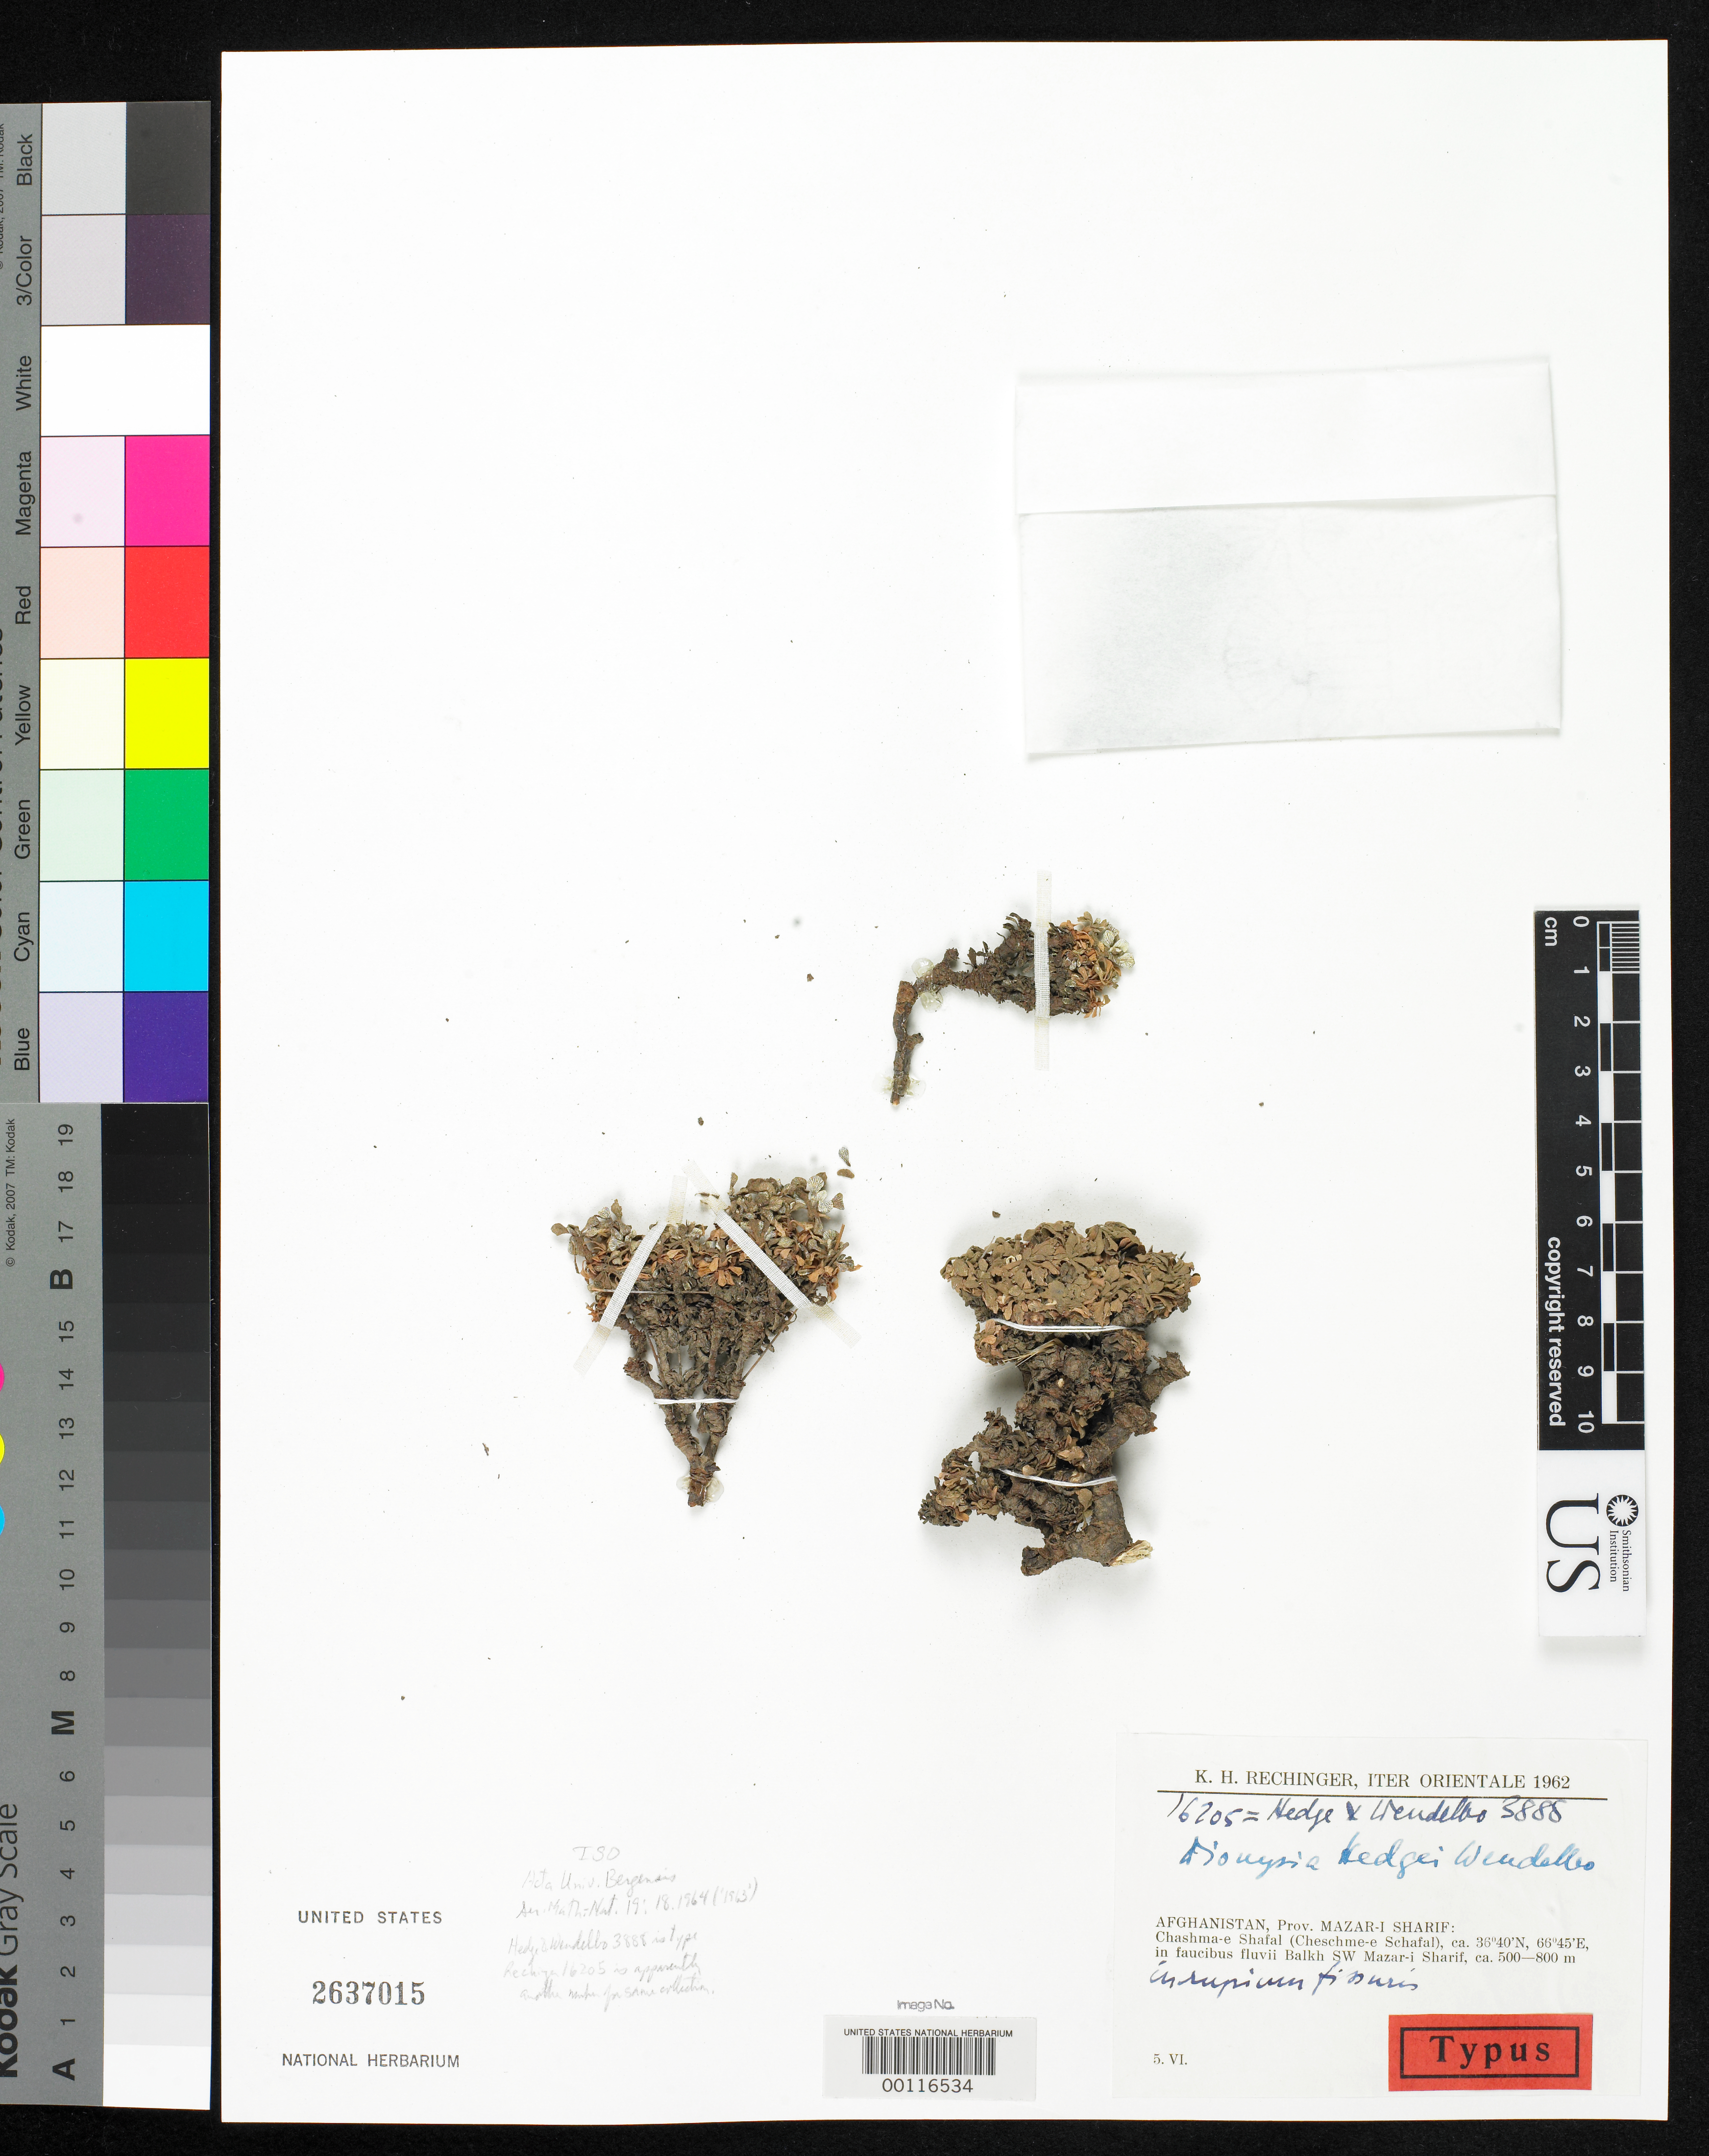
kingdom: Plantae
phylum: Tracheophyta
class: Magnoliopsida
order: Ericales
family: Primulaceae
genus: Dionysia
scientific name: Dionysia hedgei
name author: Wendelbo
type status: Isotype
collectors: I. Hedge & P. Wendelbo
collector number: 3888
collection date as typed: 05 Jun 1962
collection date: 1962-06-05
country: Afghanistan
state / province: Balkh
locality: Mazar-i-Sharif, Chashma-e Shafal.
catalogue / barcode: US 2637015